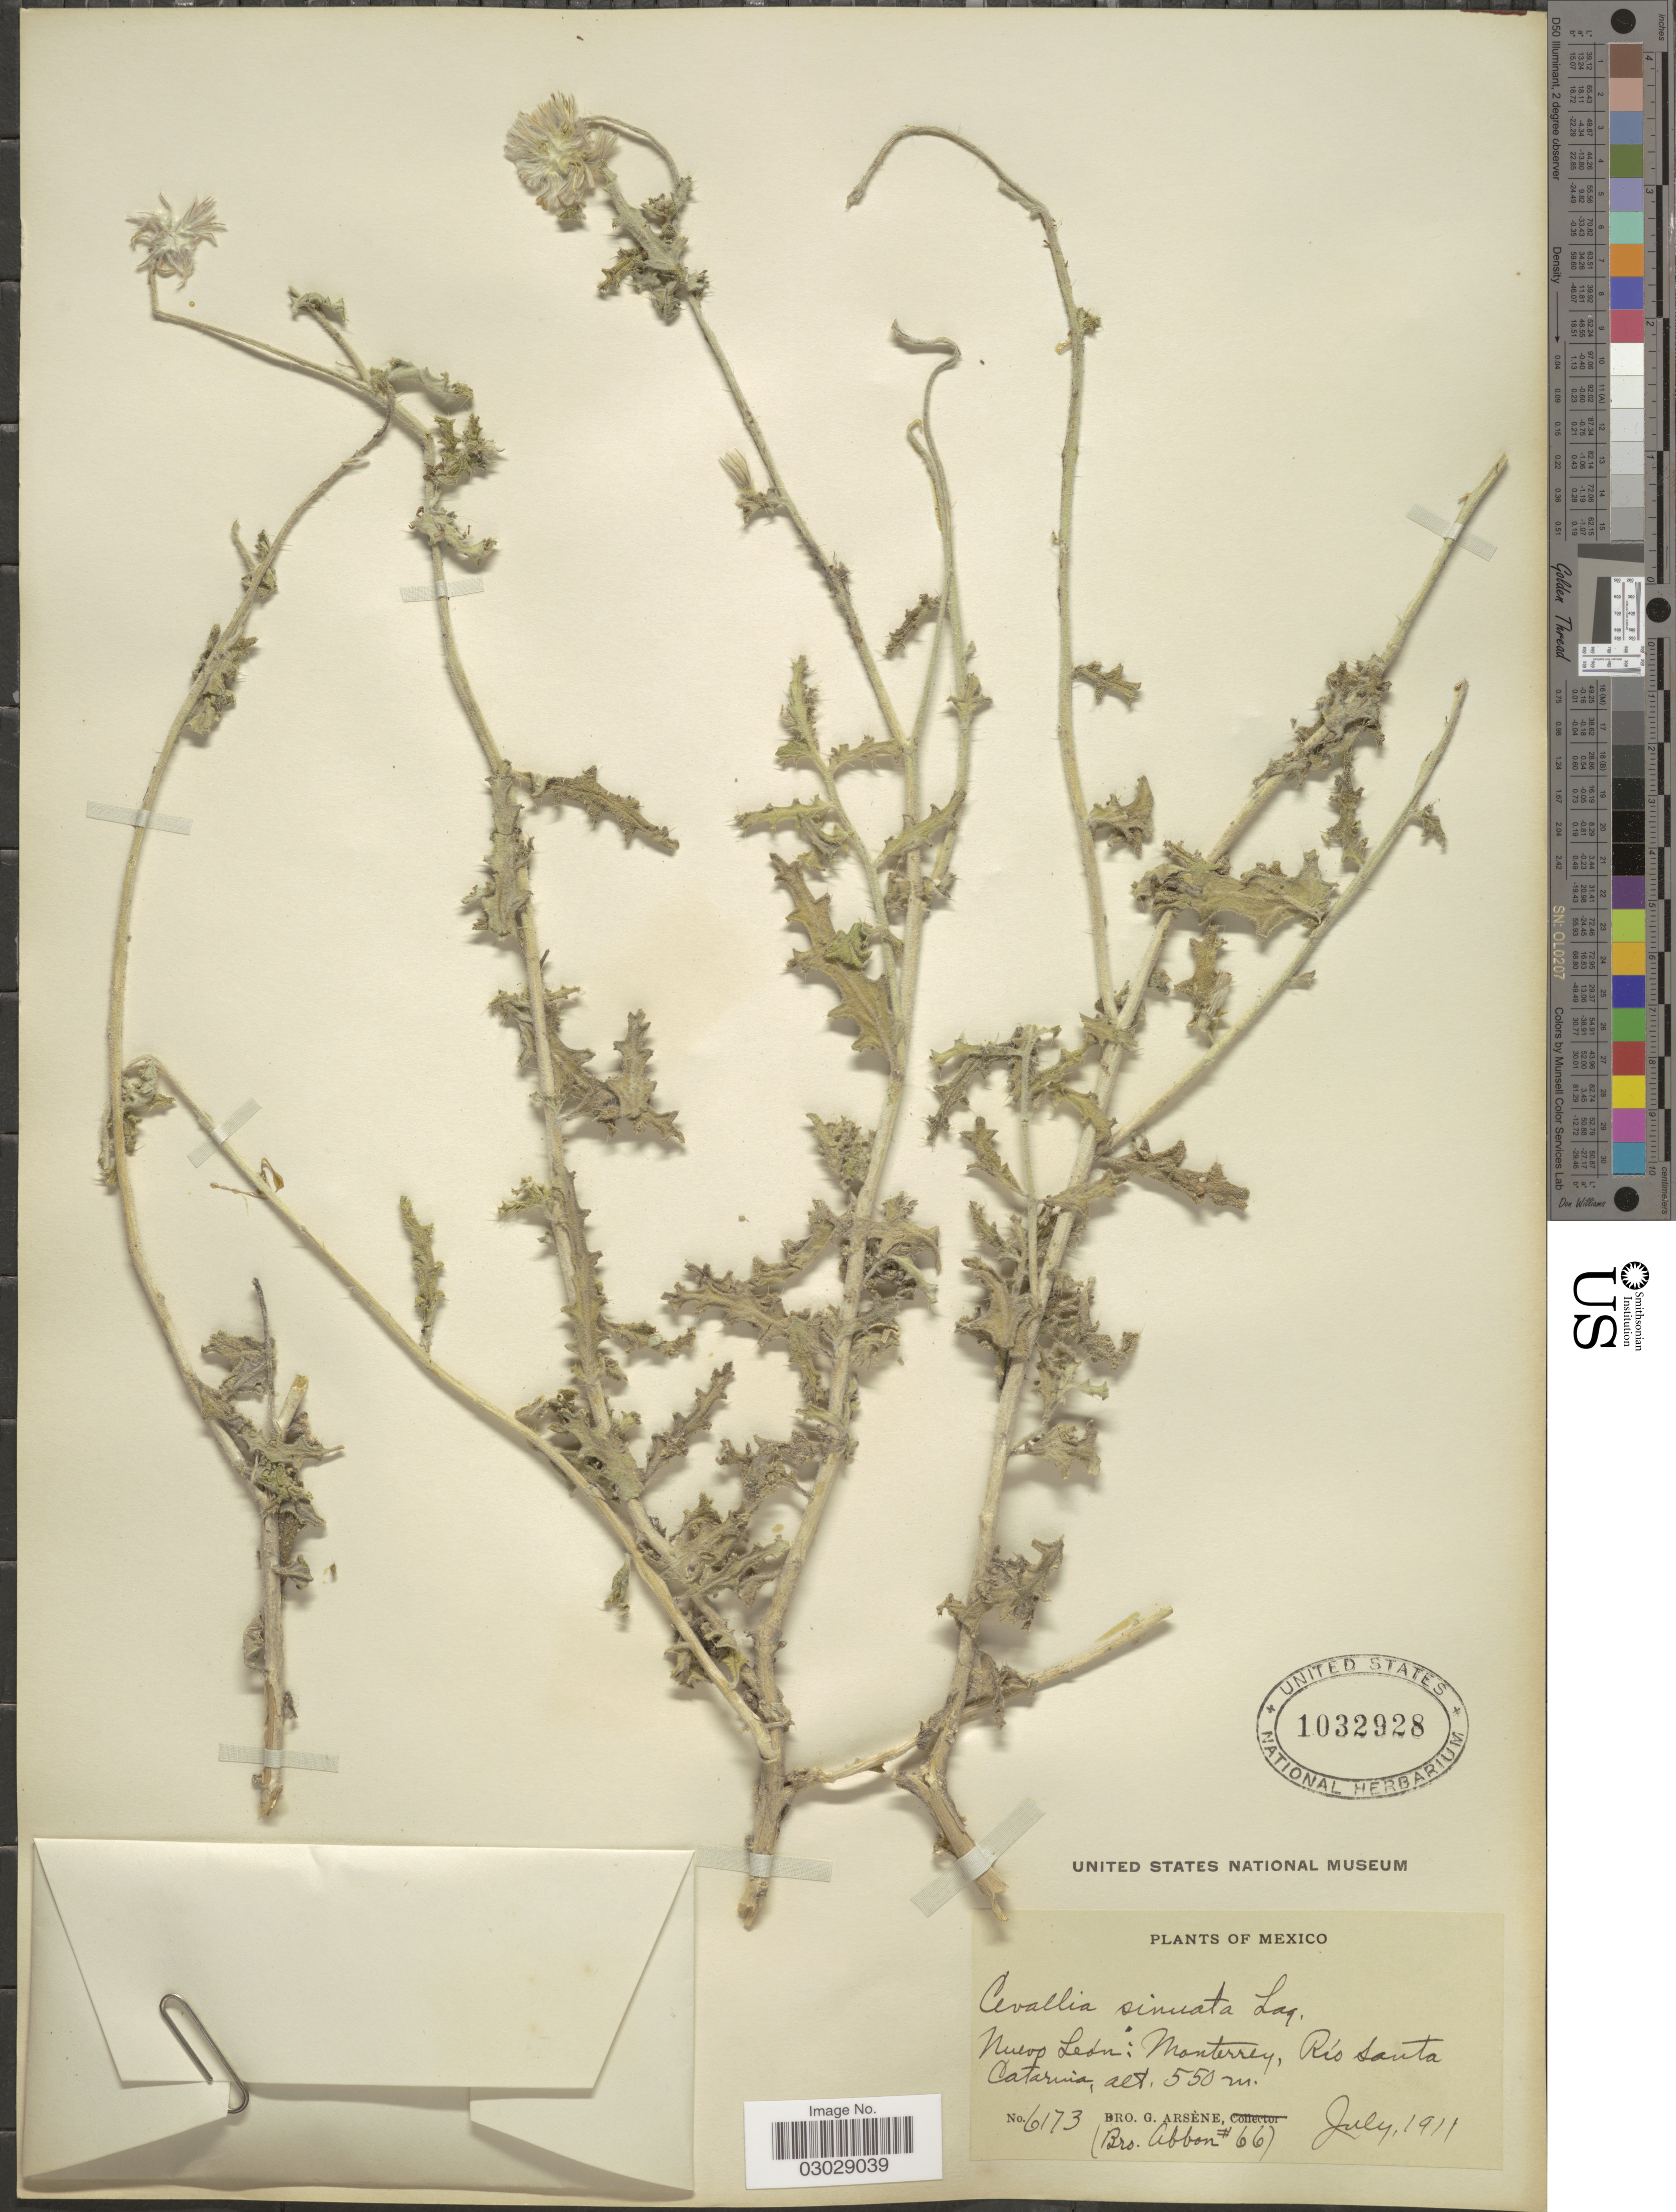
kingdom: Plantae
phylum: Tracheophyta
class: Magnoliopsida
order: Cornales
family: Loasaceae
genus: Cevallia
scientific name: Cevallia sinuata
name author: Lag.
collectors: Bro. G. Arsène & Bro. Abbon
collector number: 6173/66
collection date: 1911-07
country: Mexico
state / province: Nuevo León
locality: Monterrey, Río Santa Catarina.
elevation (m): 550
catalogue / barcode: US 1032928